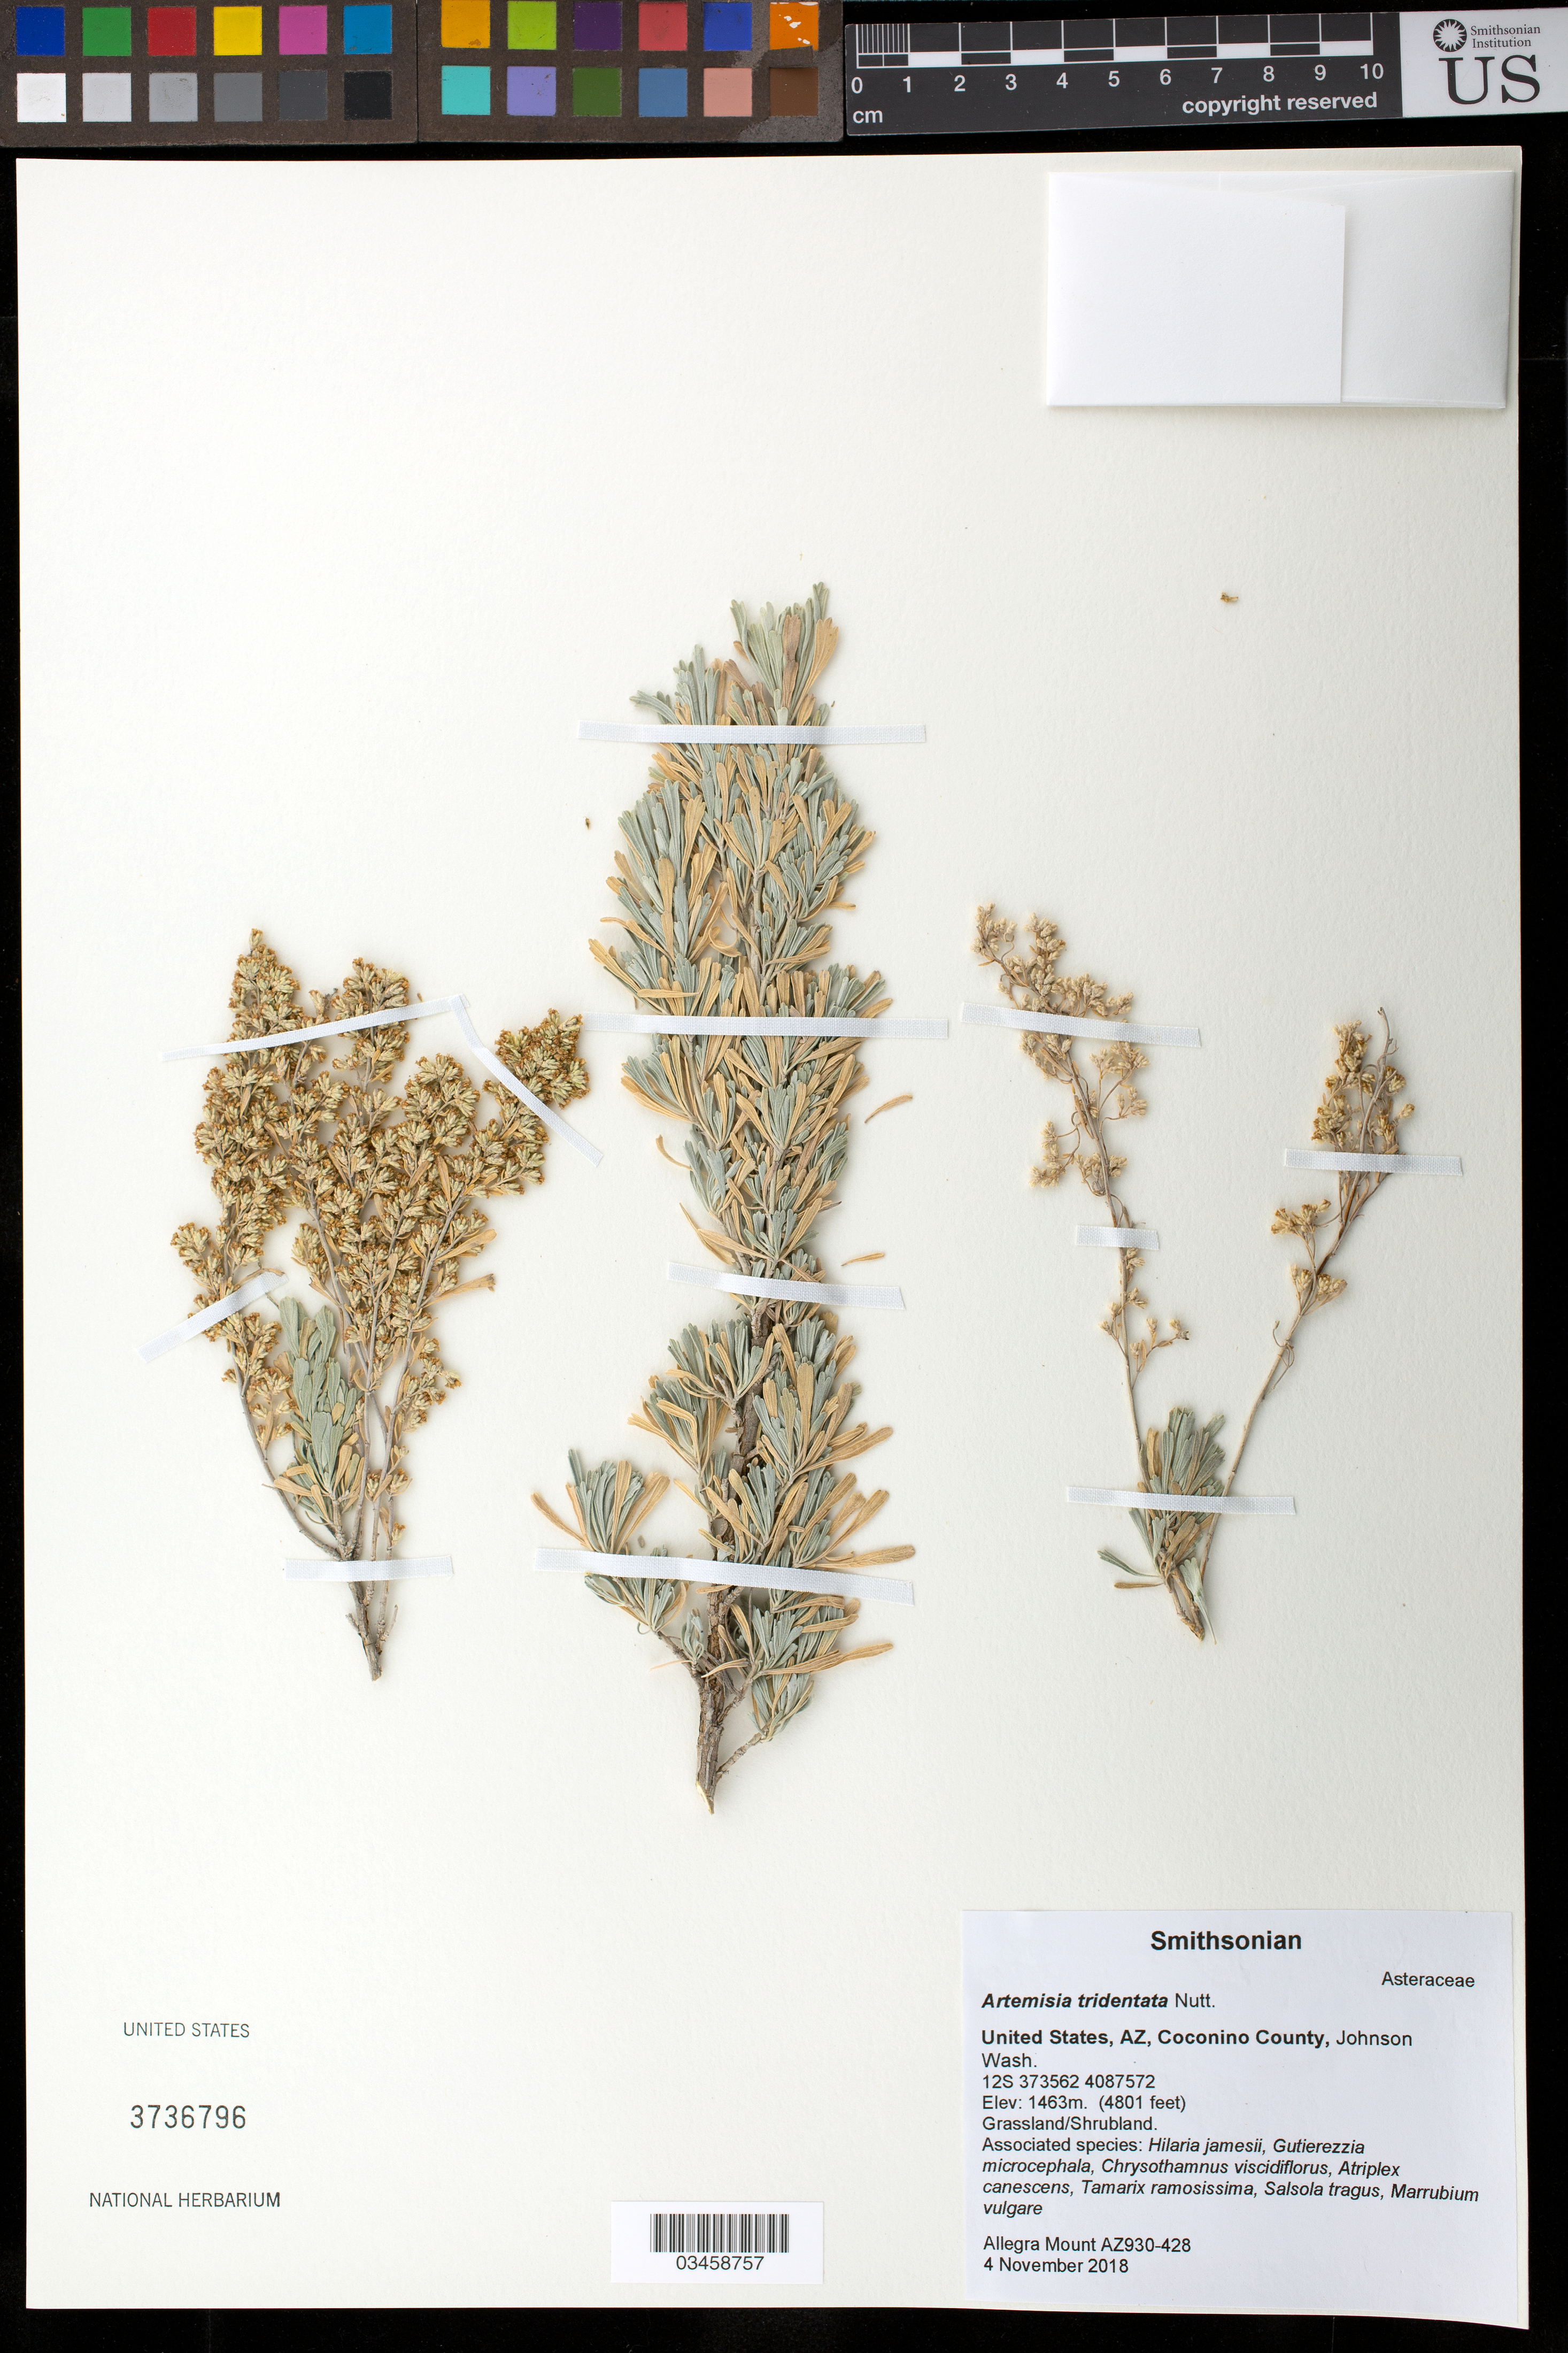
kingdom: Plantae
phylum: Tracheophyta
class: Magnoliopsida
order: Asterales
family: Asteraceae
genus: Artemisia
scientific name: Artemisia tridentata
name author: Nutt.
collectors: A. Mount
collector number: AZ930-428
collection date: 2018-11-04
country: United States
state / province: Arizona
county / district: Cococino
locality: Johnson Wash.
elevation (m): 1463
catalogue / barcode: US 3736796